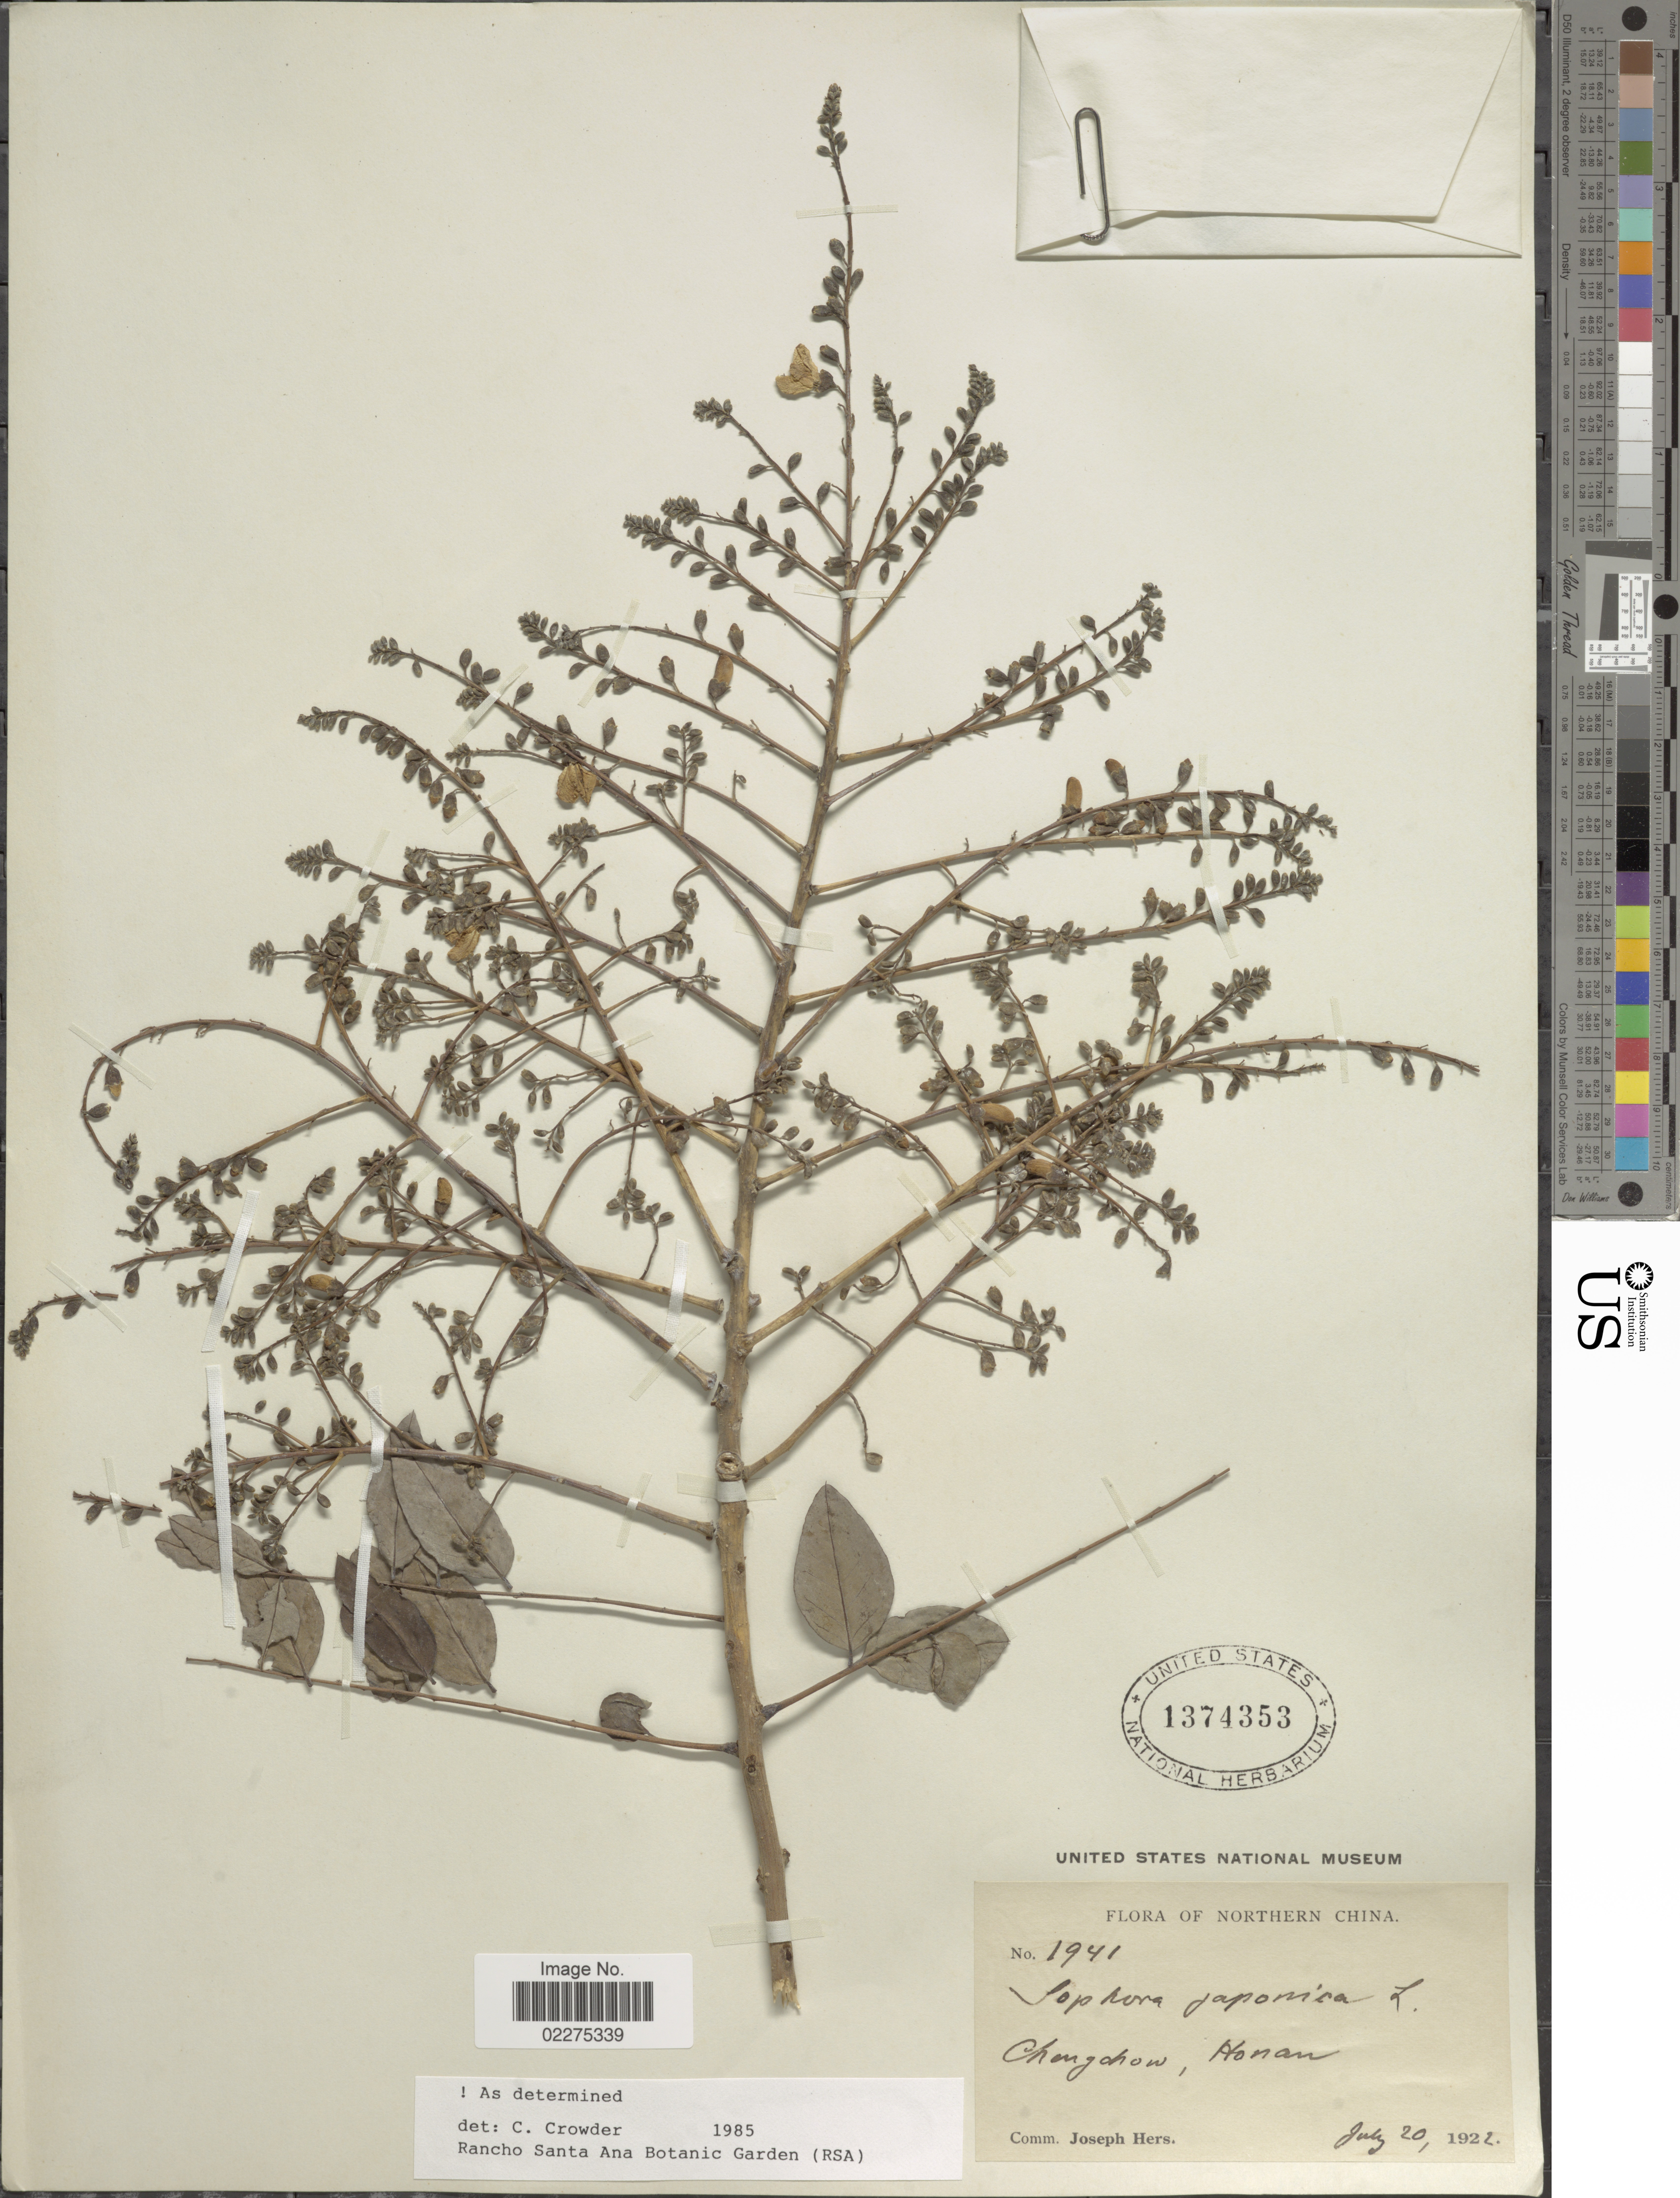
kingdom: Plantae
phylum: Tracheophyta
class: Magnoliopsida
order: Fabales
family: Fabaceae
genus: Sophora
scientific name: Sophora japonica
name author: L.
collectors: United States National Museum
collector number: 1941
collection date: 1922-07-20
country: China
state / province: Henan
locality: Northern China. Chengchow, Honan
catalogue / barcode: US 1374353